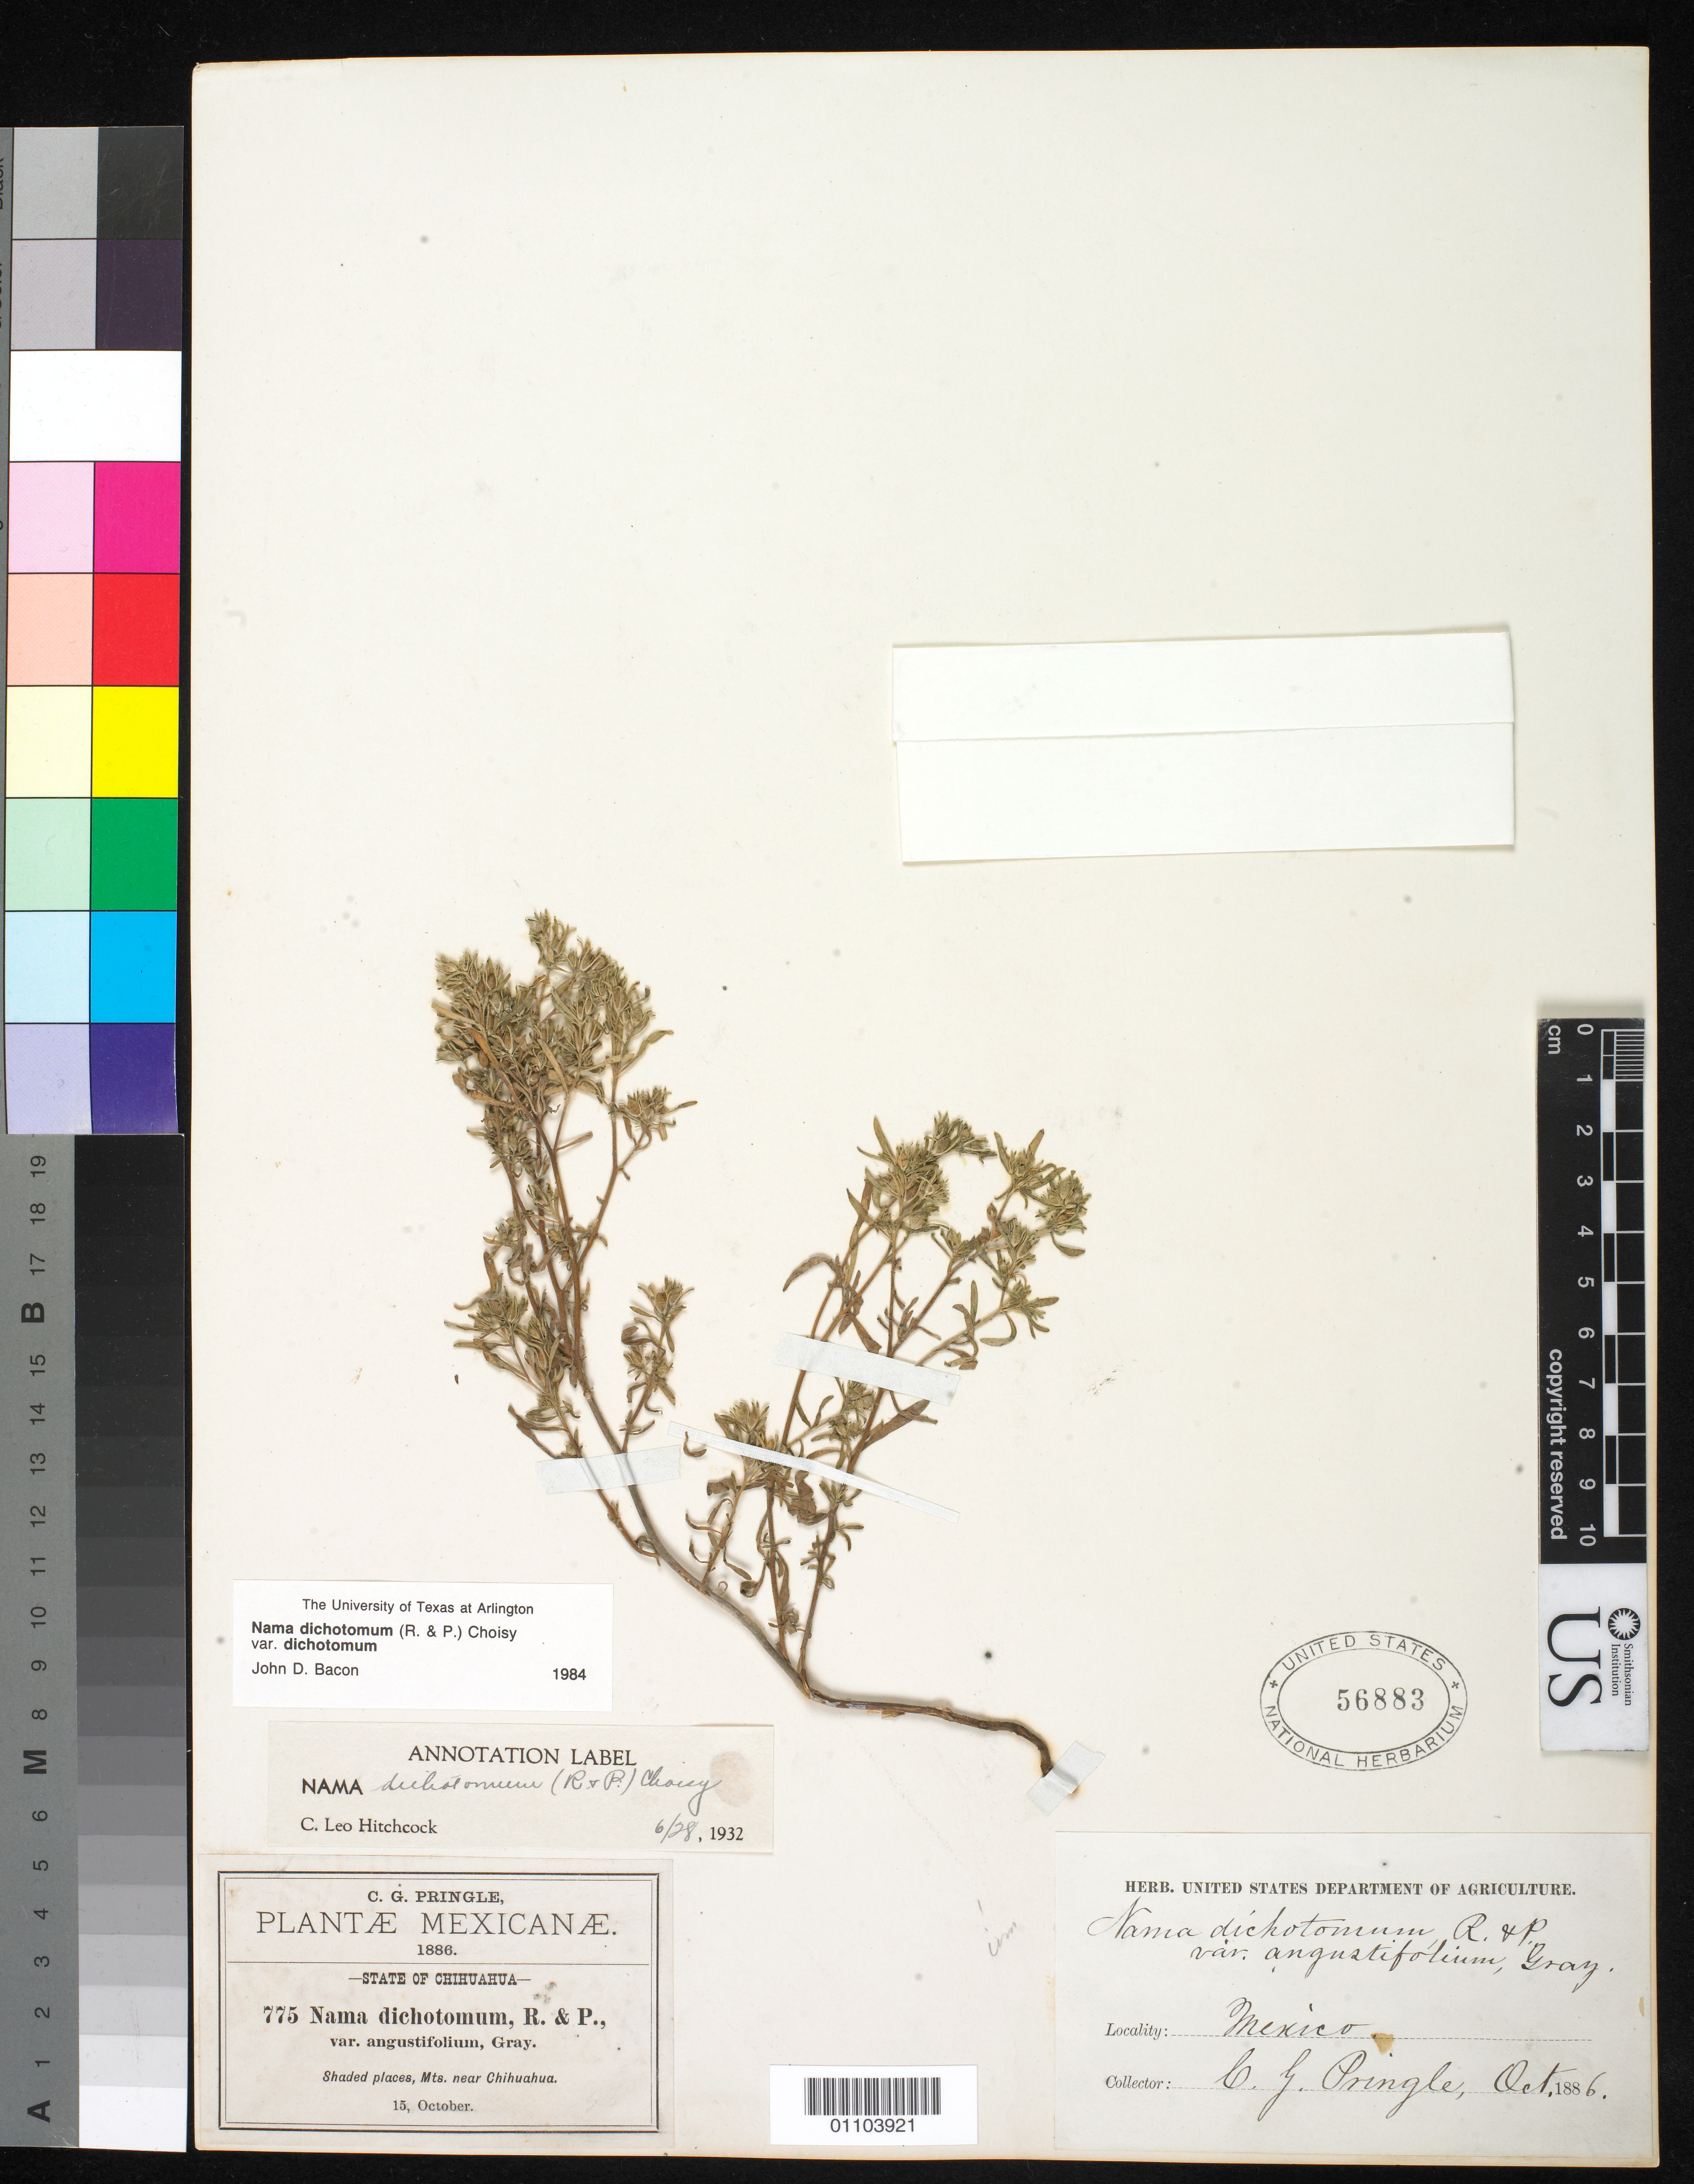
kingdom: Plantae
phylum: Tracheophyta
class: Magnoliopsida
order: Boraginales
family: Namaceae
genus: Nama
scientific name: Nama dichotoma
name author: (Ruiz & Pav.) Choisy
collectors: C. G. Pringle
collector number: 775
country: Mexico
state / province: Chihuahua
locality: Mts. near Chihuahua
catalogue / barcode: US 56883